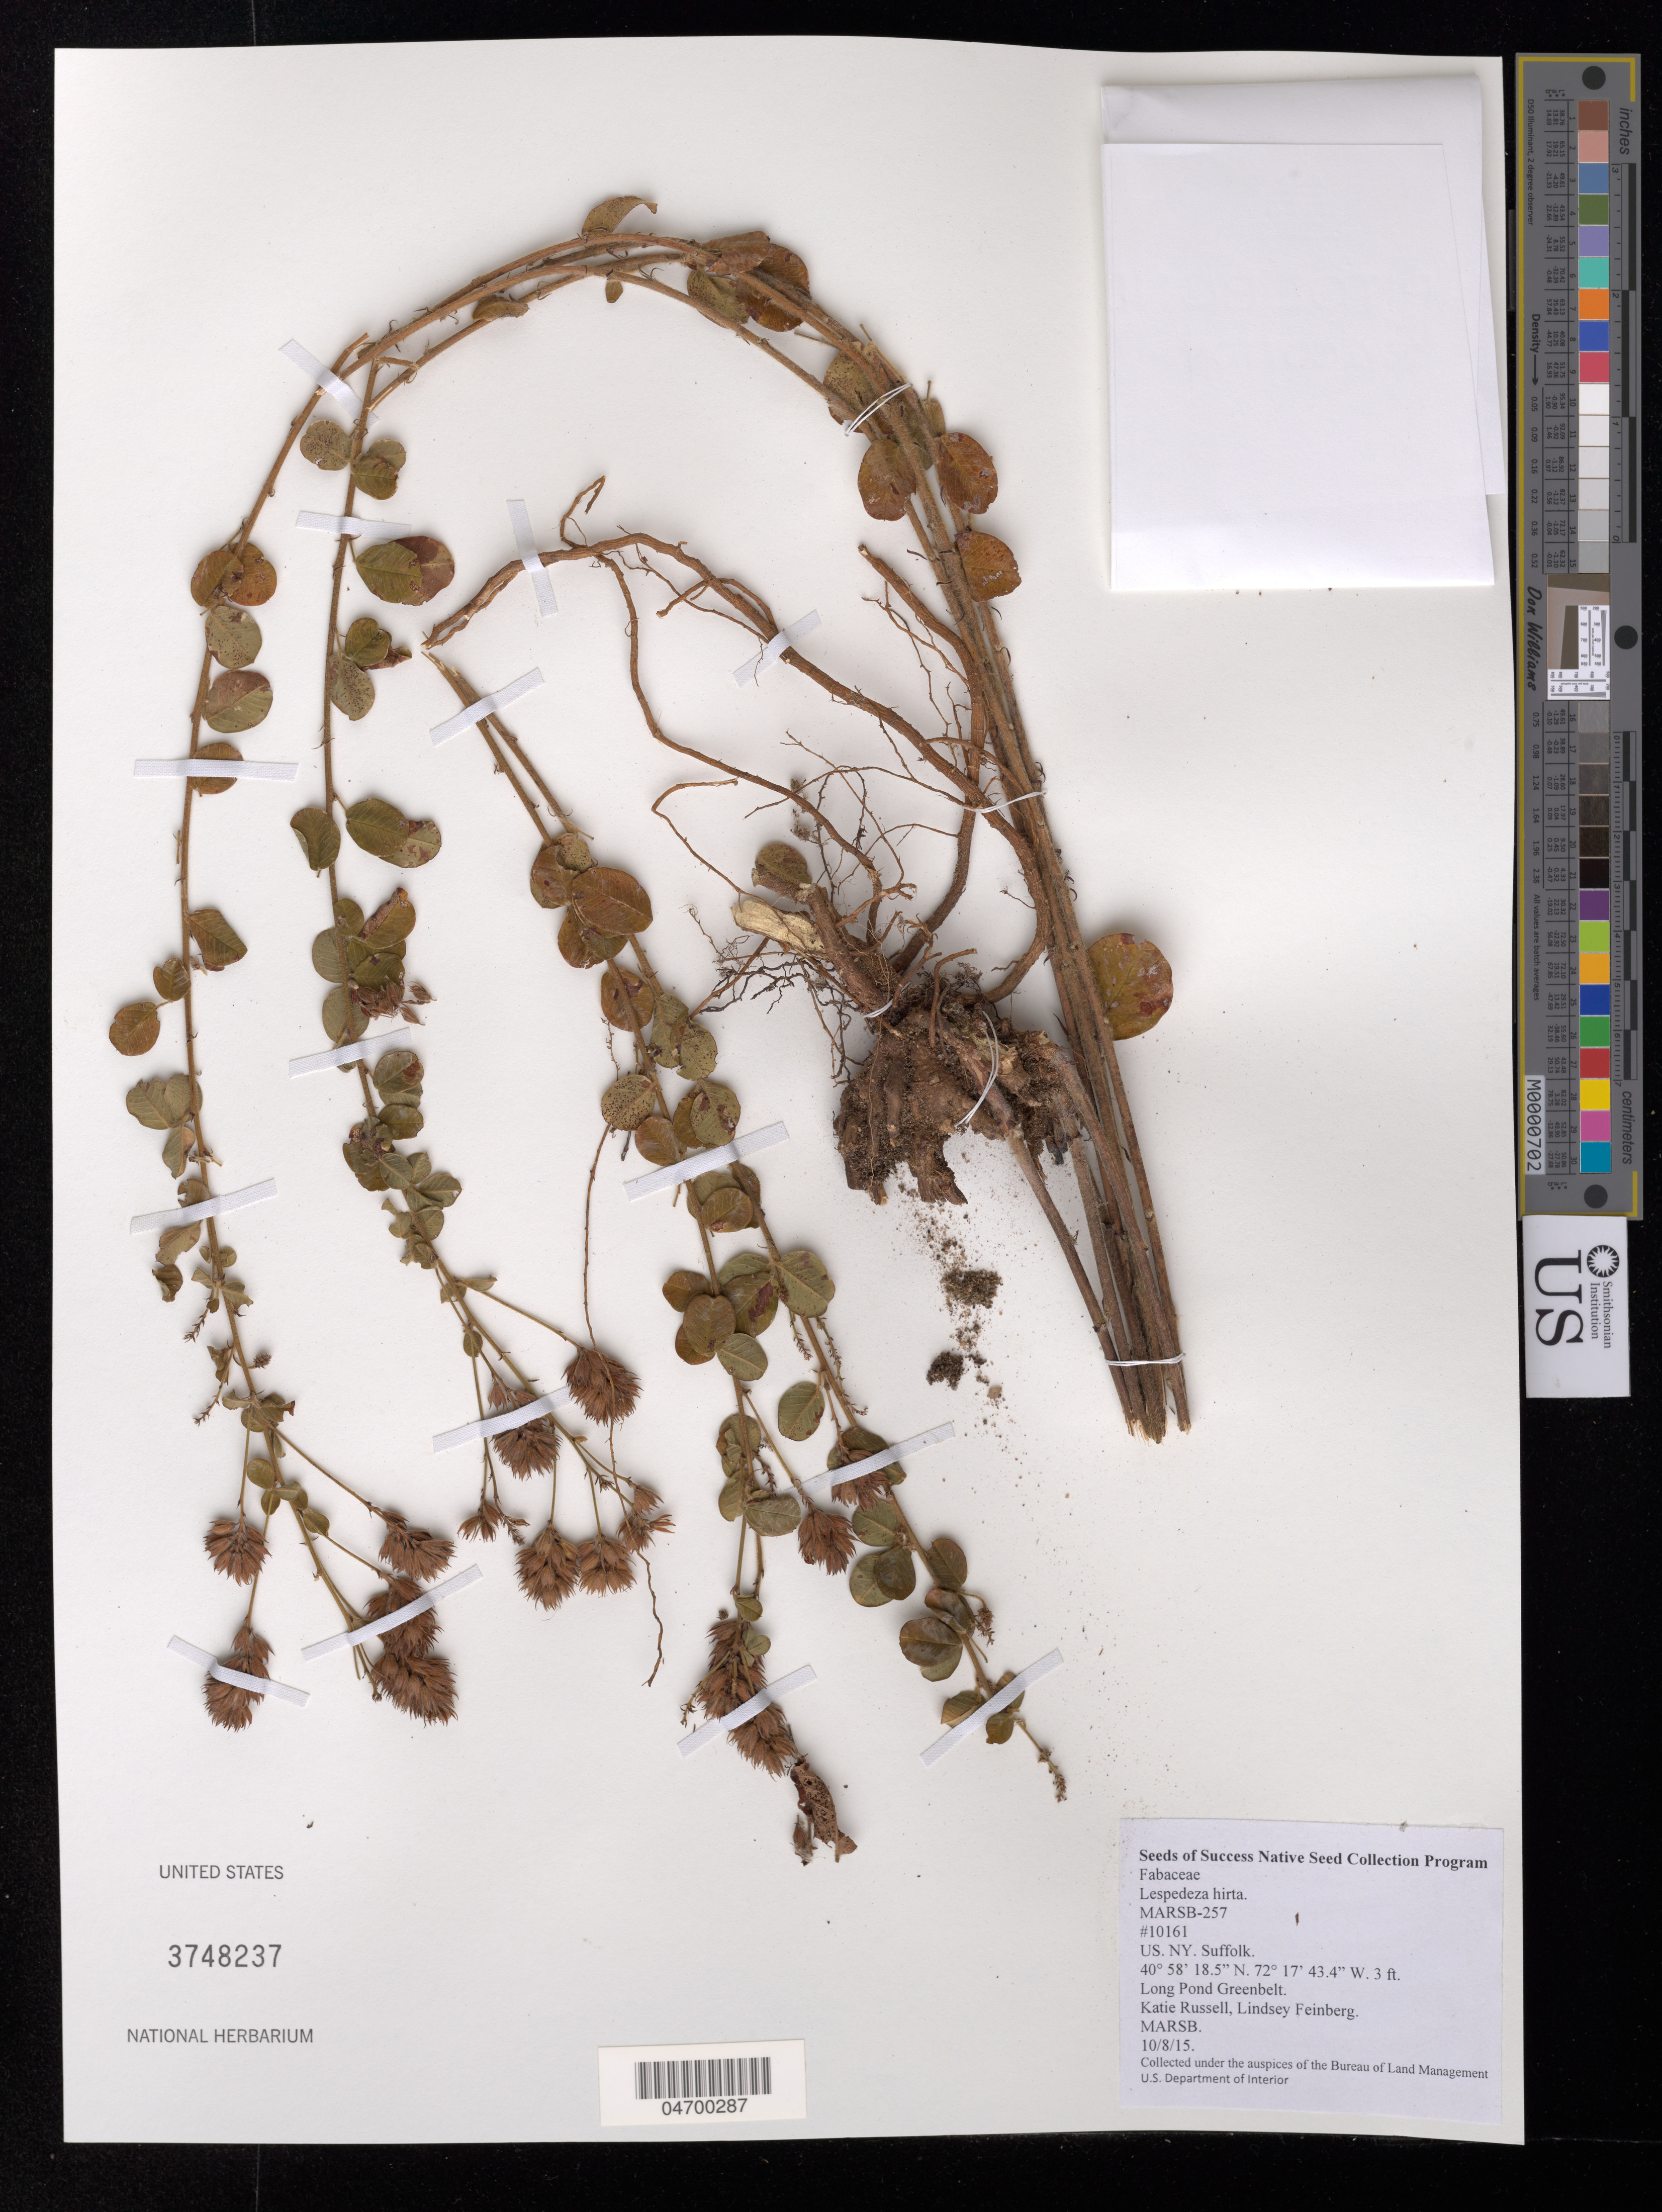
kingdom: Plantae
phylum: Tracheophyta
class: Magnoliopsida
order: Fabales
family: Fabaceae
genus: Lespedeza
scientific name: Lespedeza hirta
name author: (L.) Hornem.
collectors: K. Russell & L. Feinberg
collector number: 10161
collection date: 2015-10-08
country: United States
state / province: New York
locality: Suffolk. Long Pond Greenbelt.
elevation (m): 1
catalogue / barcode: US 3748237